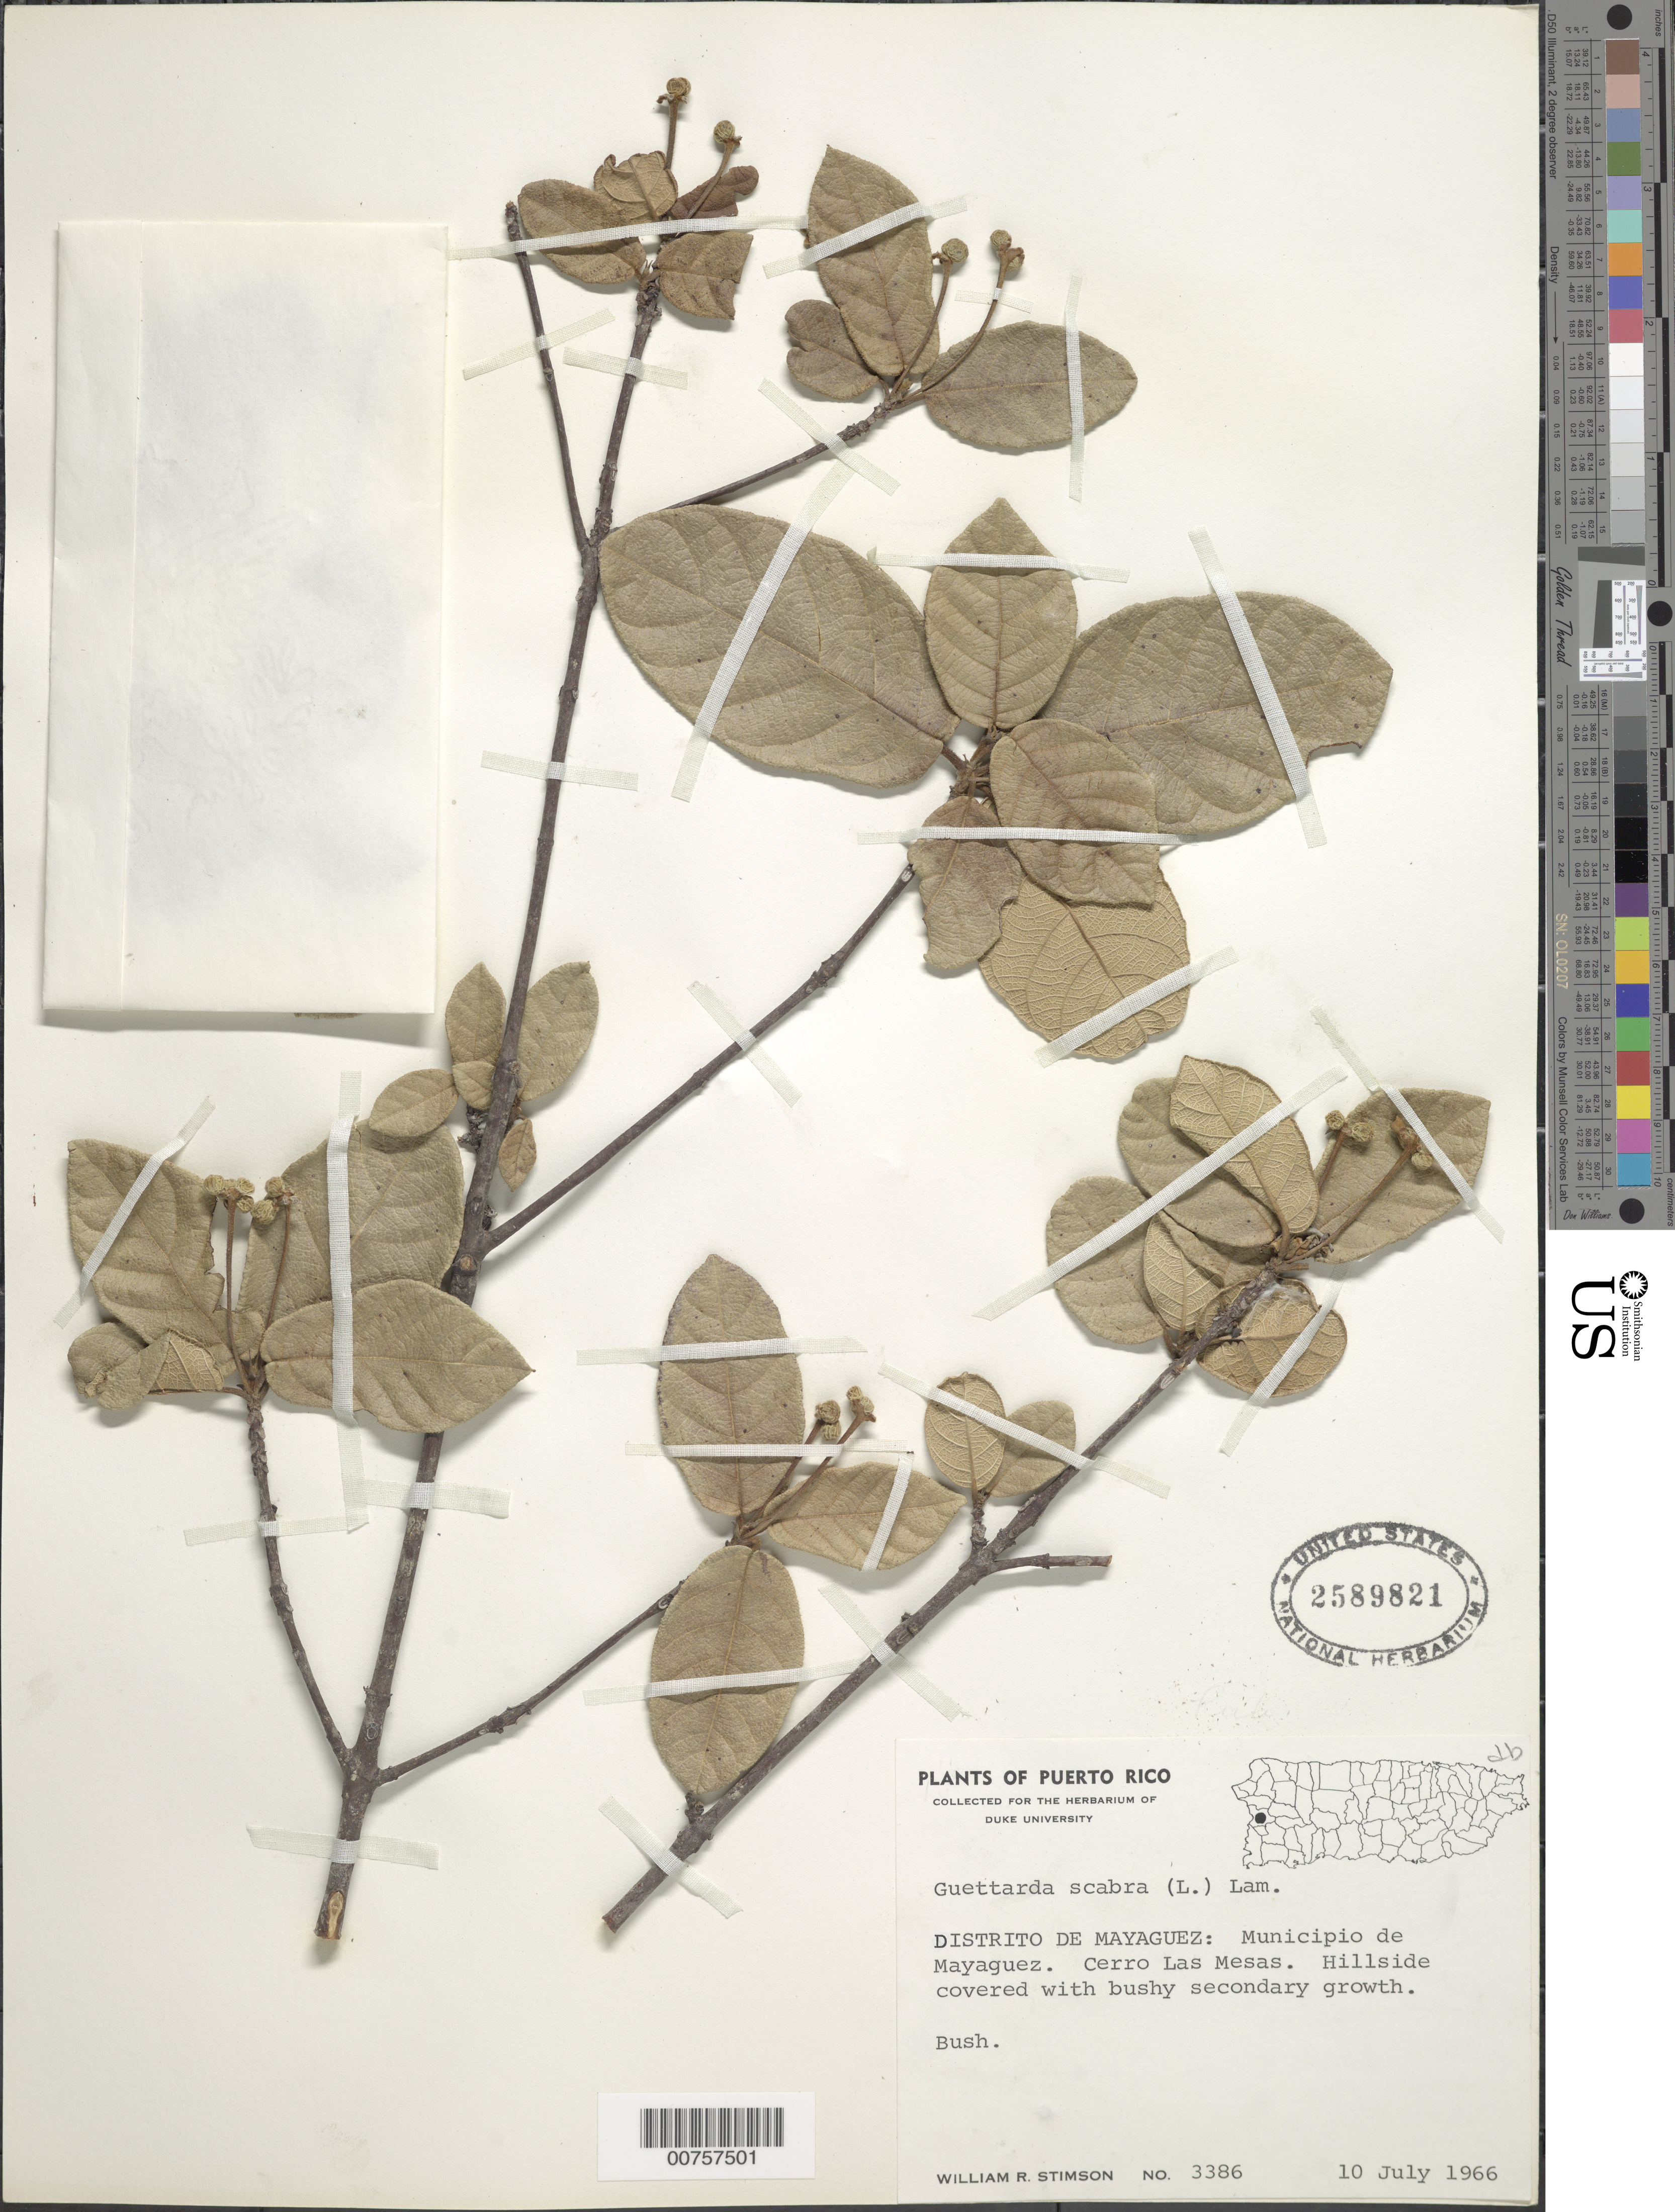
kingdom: Plantae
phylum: Tracheophyta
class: Magnoliopsida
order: Gentianales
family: Rubiaceae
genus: Guettarda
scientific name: Guettarda scabra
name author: (L.) Vent.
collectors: W. R. Stimson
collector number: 3386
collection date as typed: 10 Jul 1966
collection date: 1966-07-10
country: Puerto Rico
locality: Distrito de Mayagüez: Municipio de Mayagüez, Cerro Las Mesas.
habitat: Hillside covered with bushy secondary growth.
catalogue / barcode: US 2589821